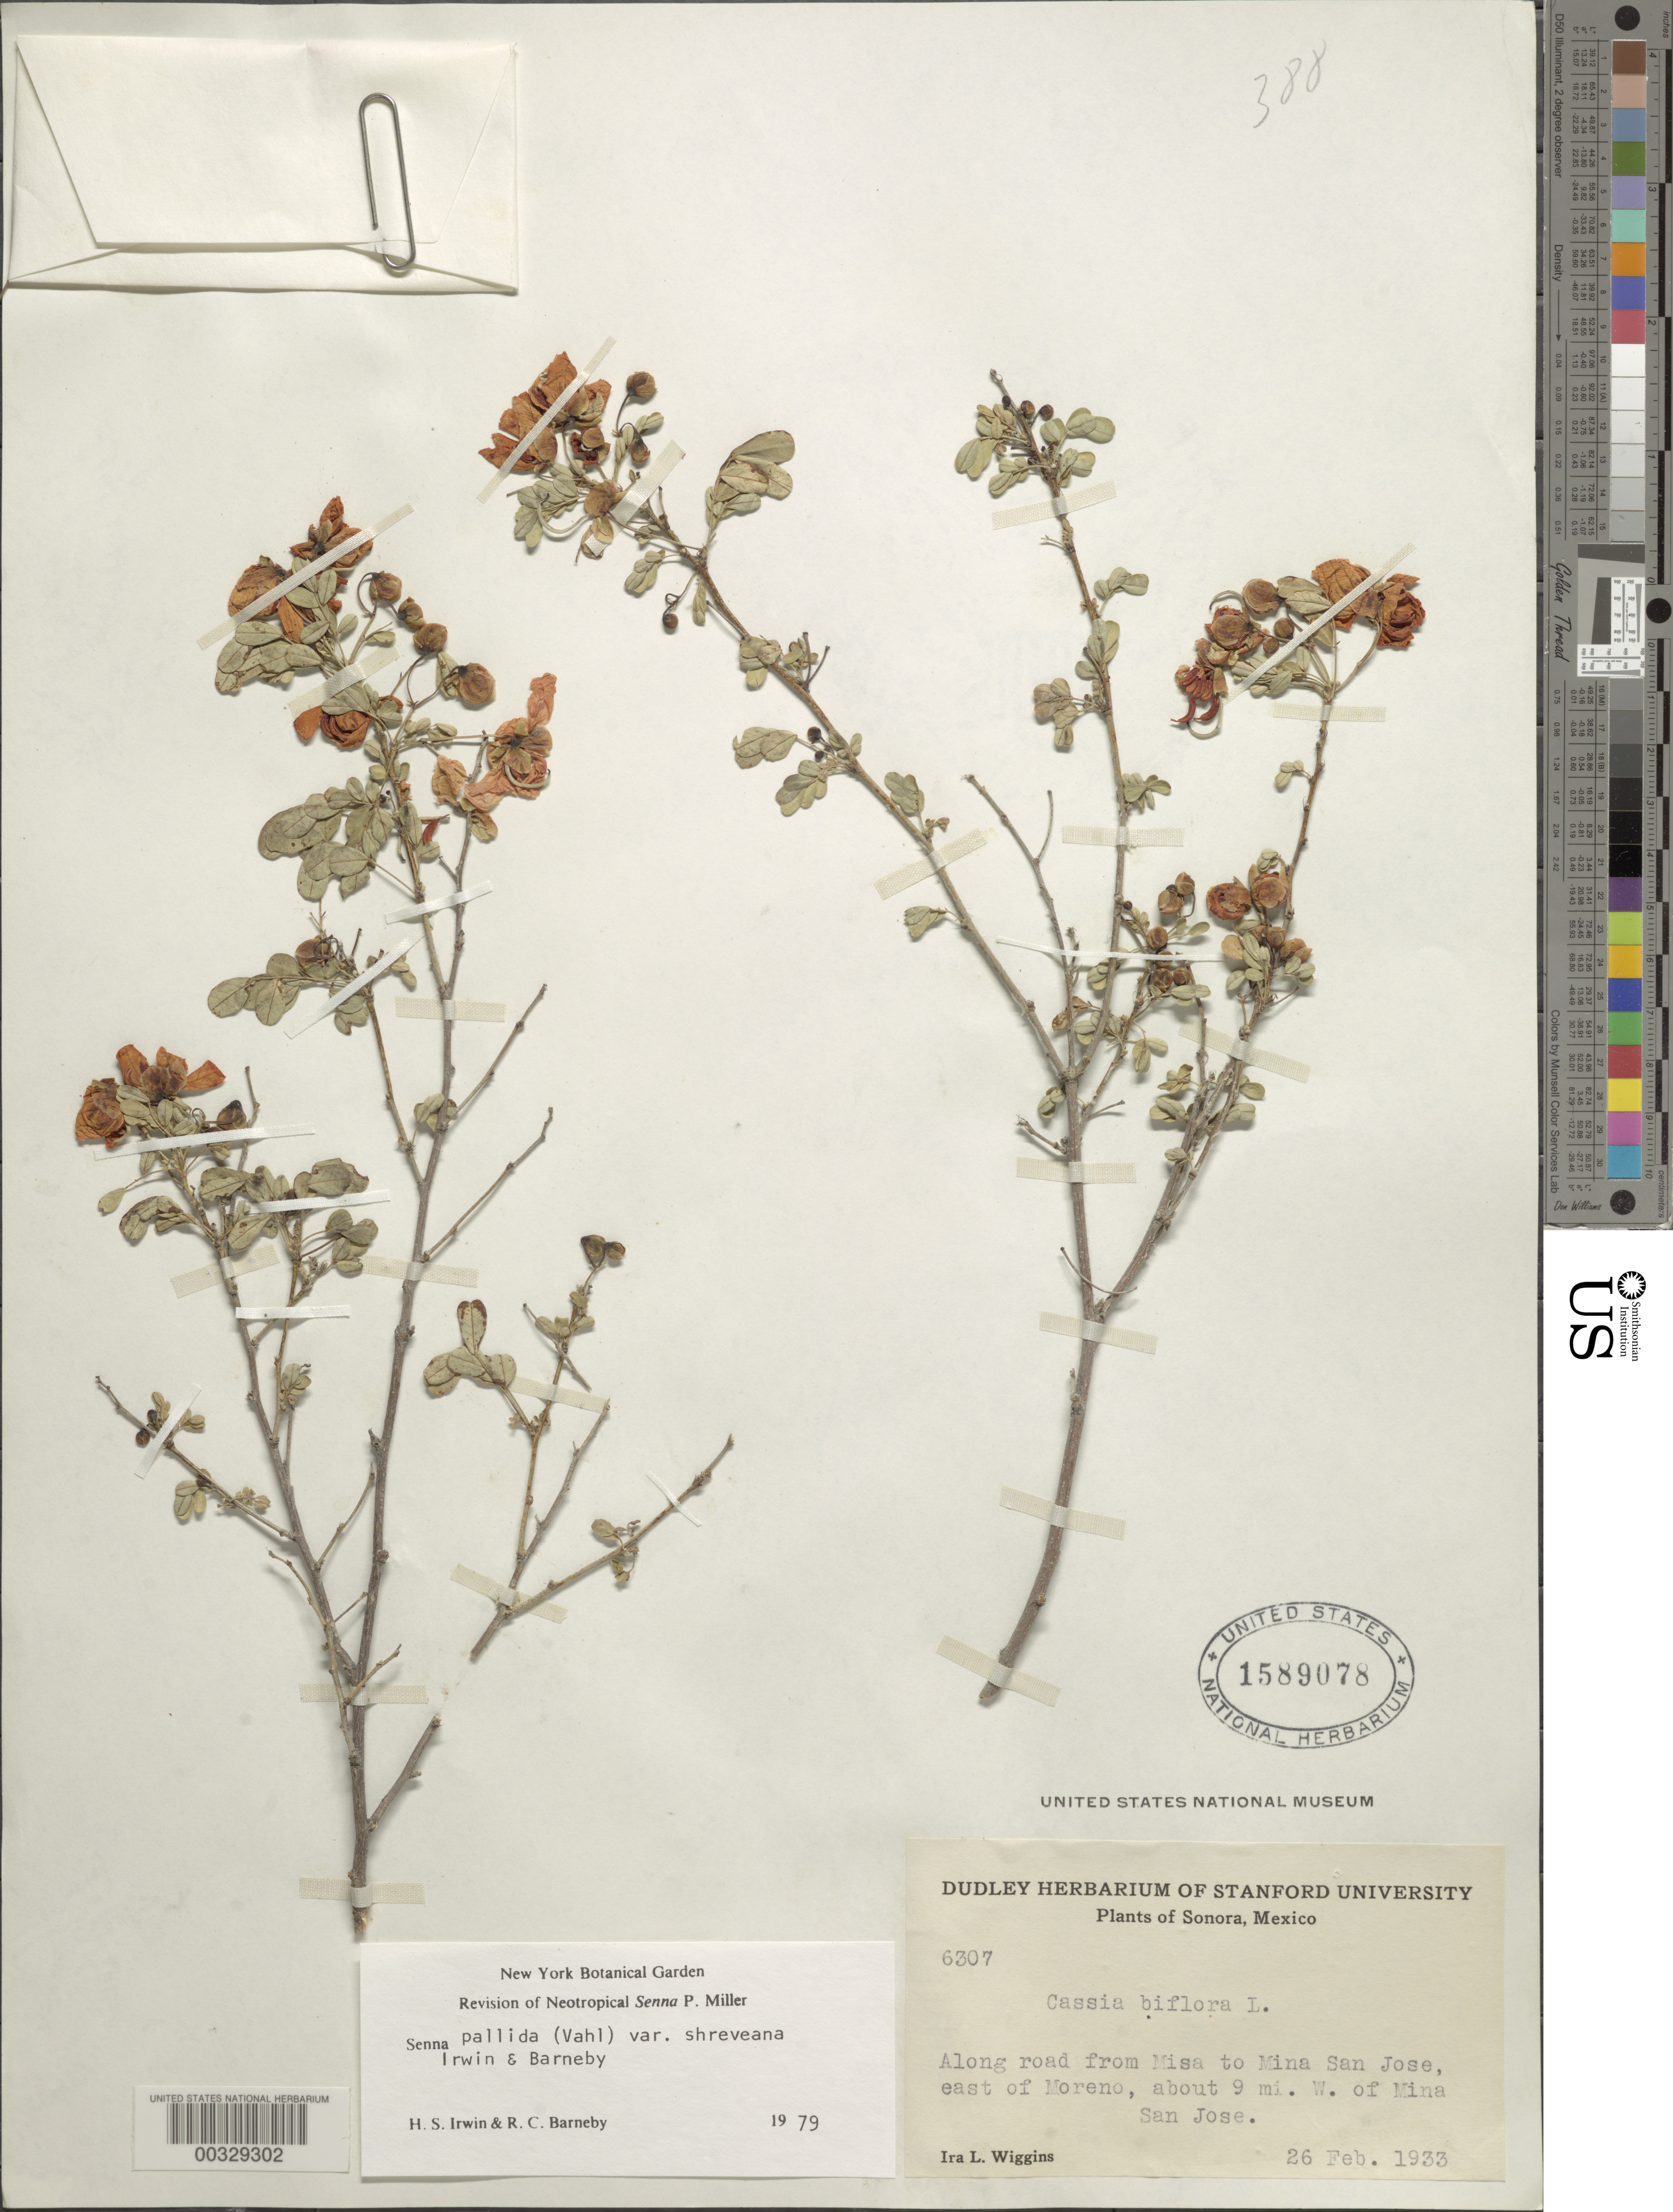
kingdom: Plantae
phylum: Tracheophyta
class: Magnoliopsida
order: Fabales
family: Fabaceae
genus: Senna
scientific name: Senna pallida var. shreveana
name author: H.S. Irwin & Barneby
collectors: I. L. Wiggins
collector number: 6307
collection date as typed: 26 Feb 1933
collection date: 1933-02-26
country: Mexico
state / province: Sonora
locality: Along road from Misa to Mina San Jose, E of Moreno, about 9 mi W of Mina San Jose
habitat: Along road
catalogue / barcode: US 1589078